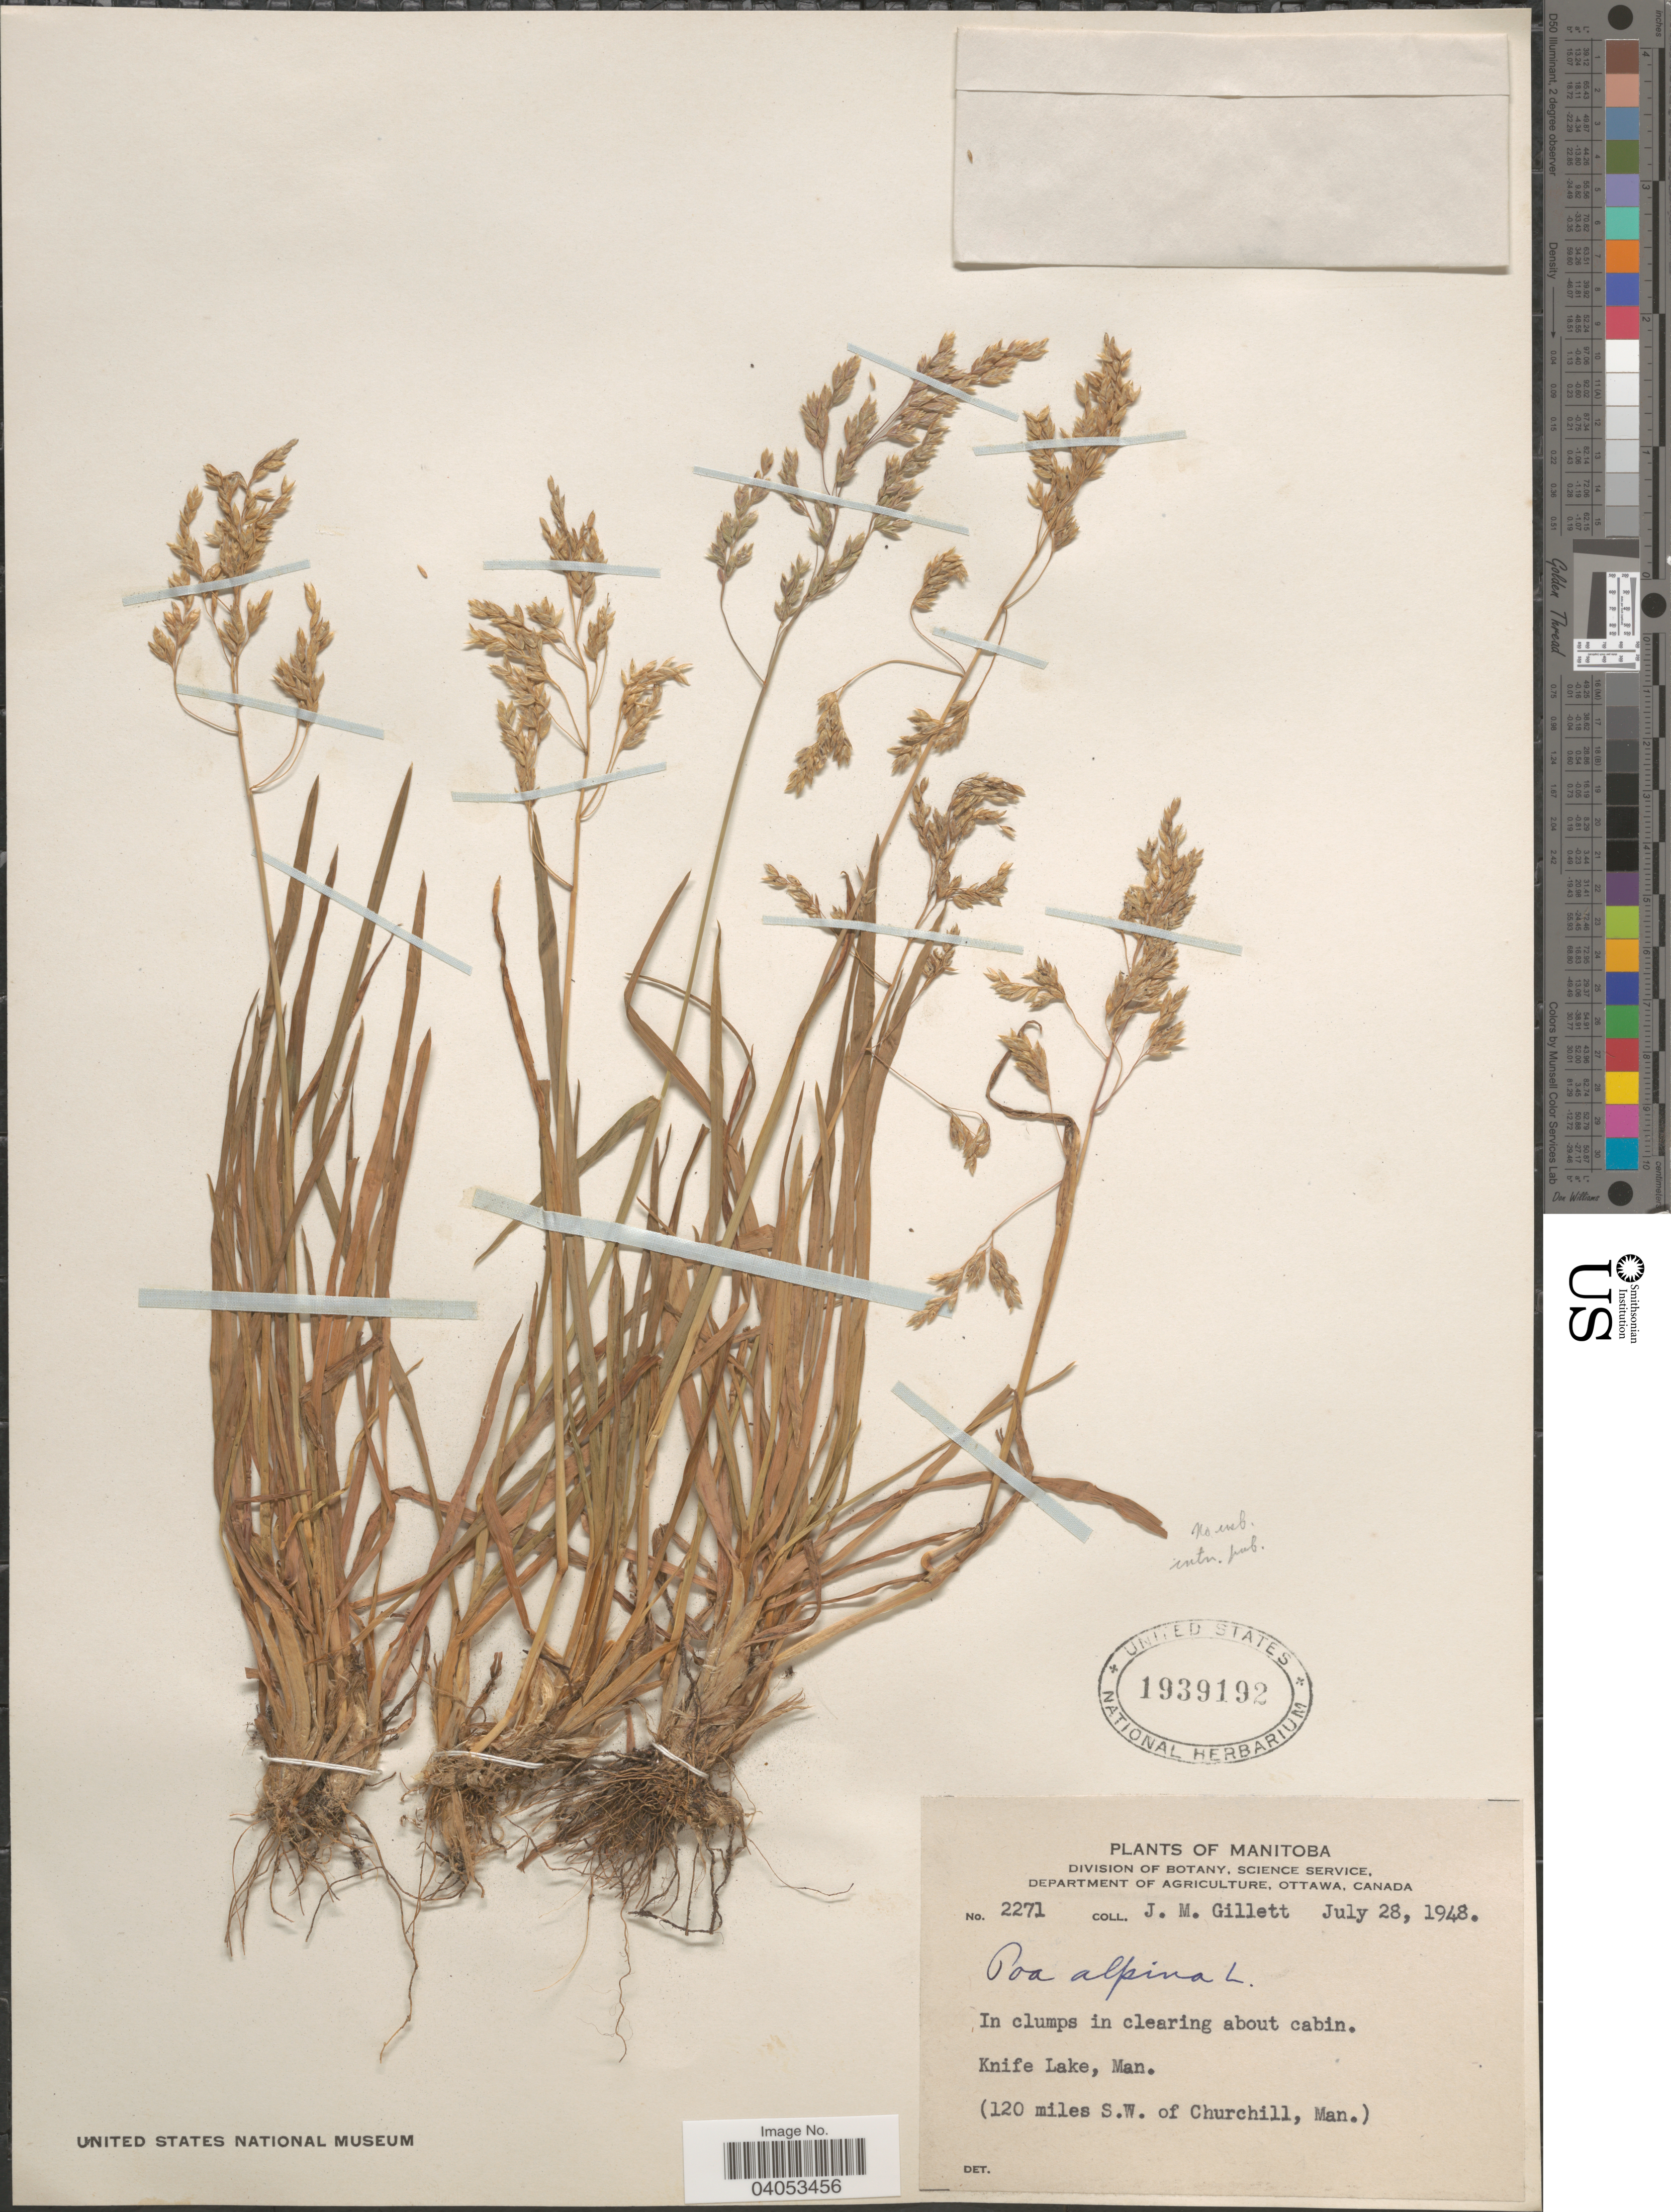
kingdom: Plantae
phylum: Tracheophyta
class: Liliopsida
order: Poales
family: Poaceae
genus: Poa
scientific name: Poa alpina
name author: L.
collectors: J. M. Gillett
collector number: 2271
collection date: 1948-07-28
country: Canada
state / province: Manitoba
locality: In clearing about cabin. Knife Lake. (120 miles S.W. of Churchill).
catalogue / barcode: US 1939192